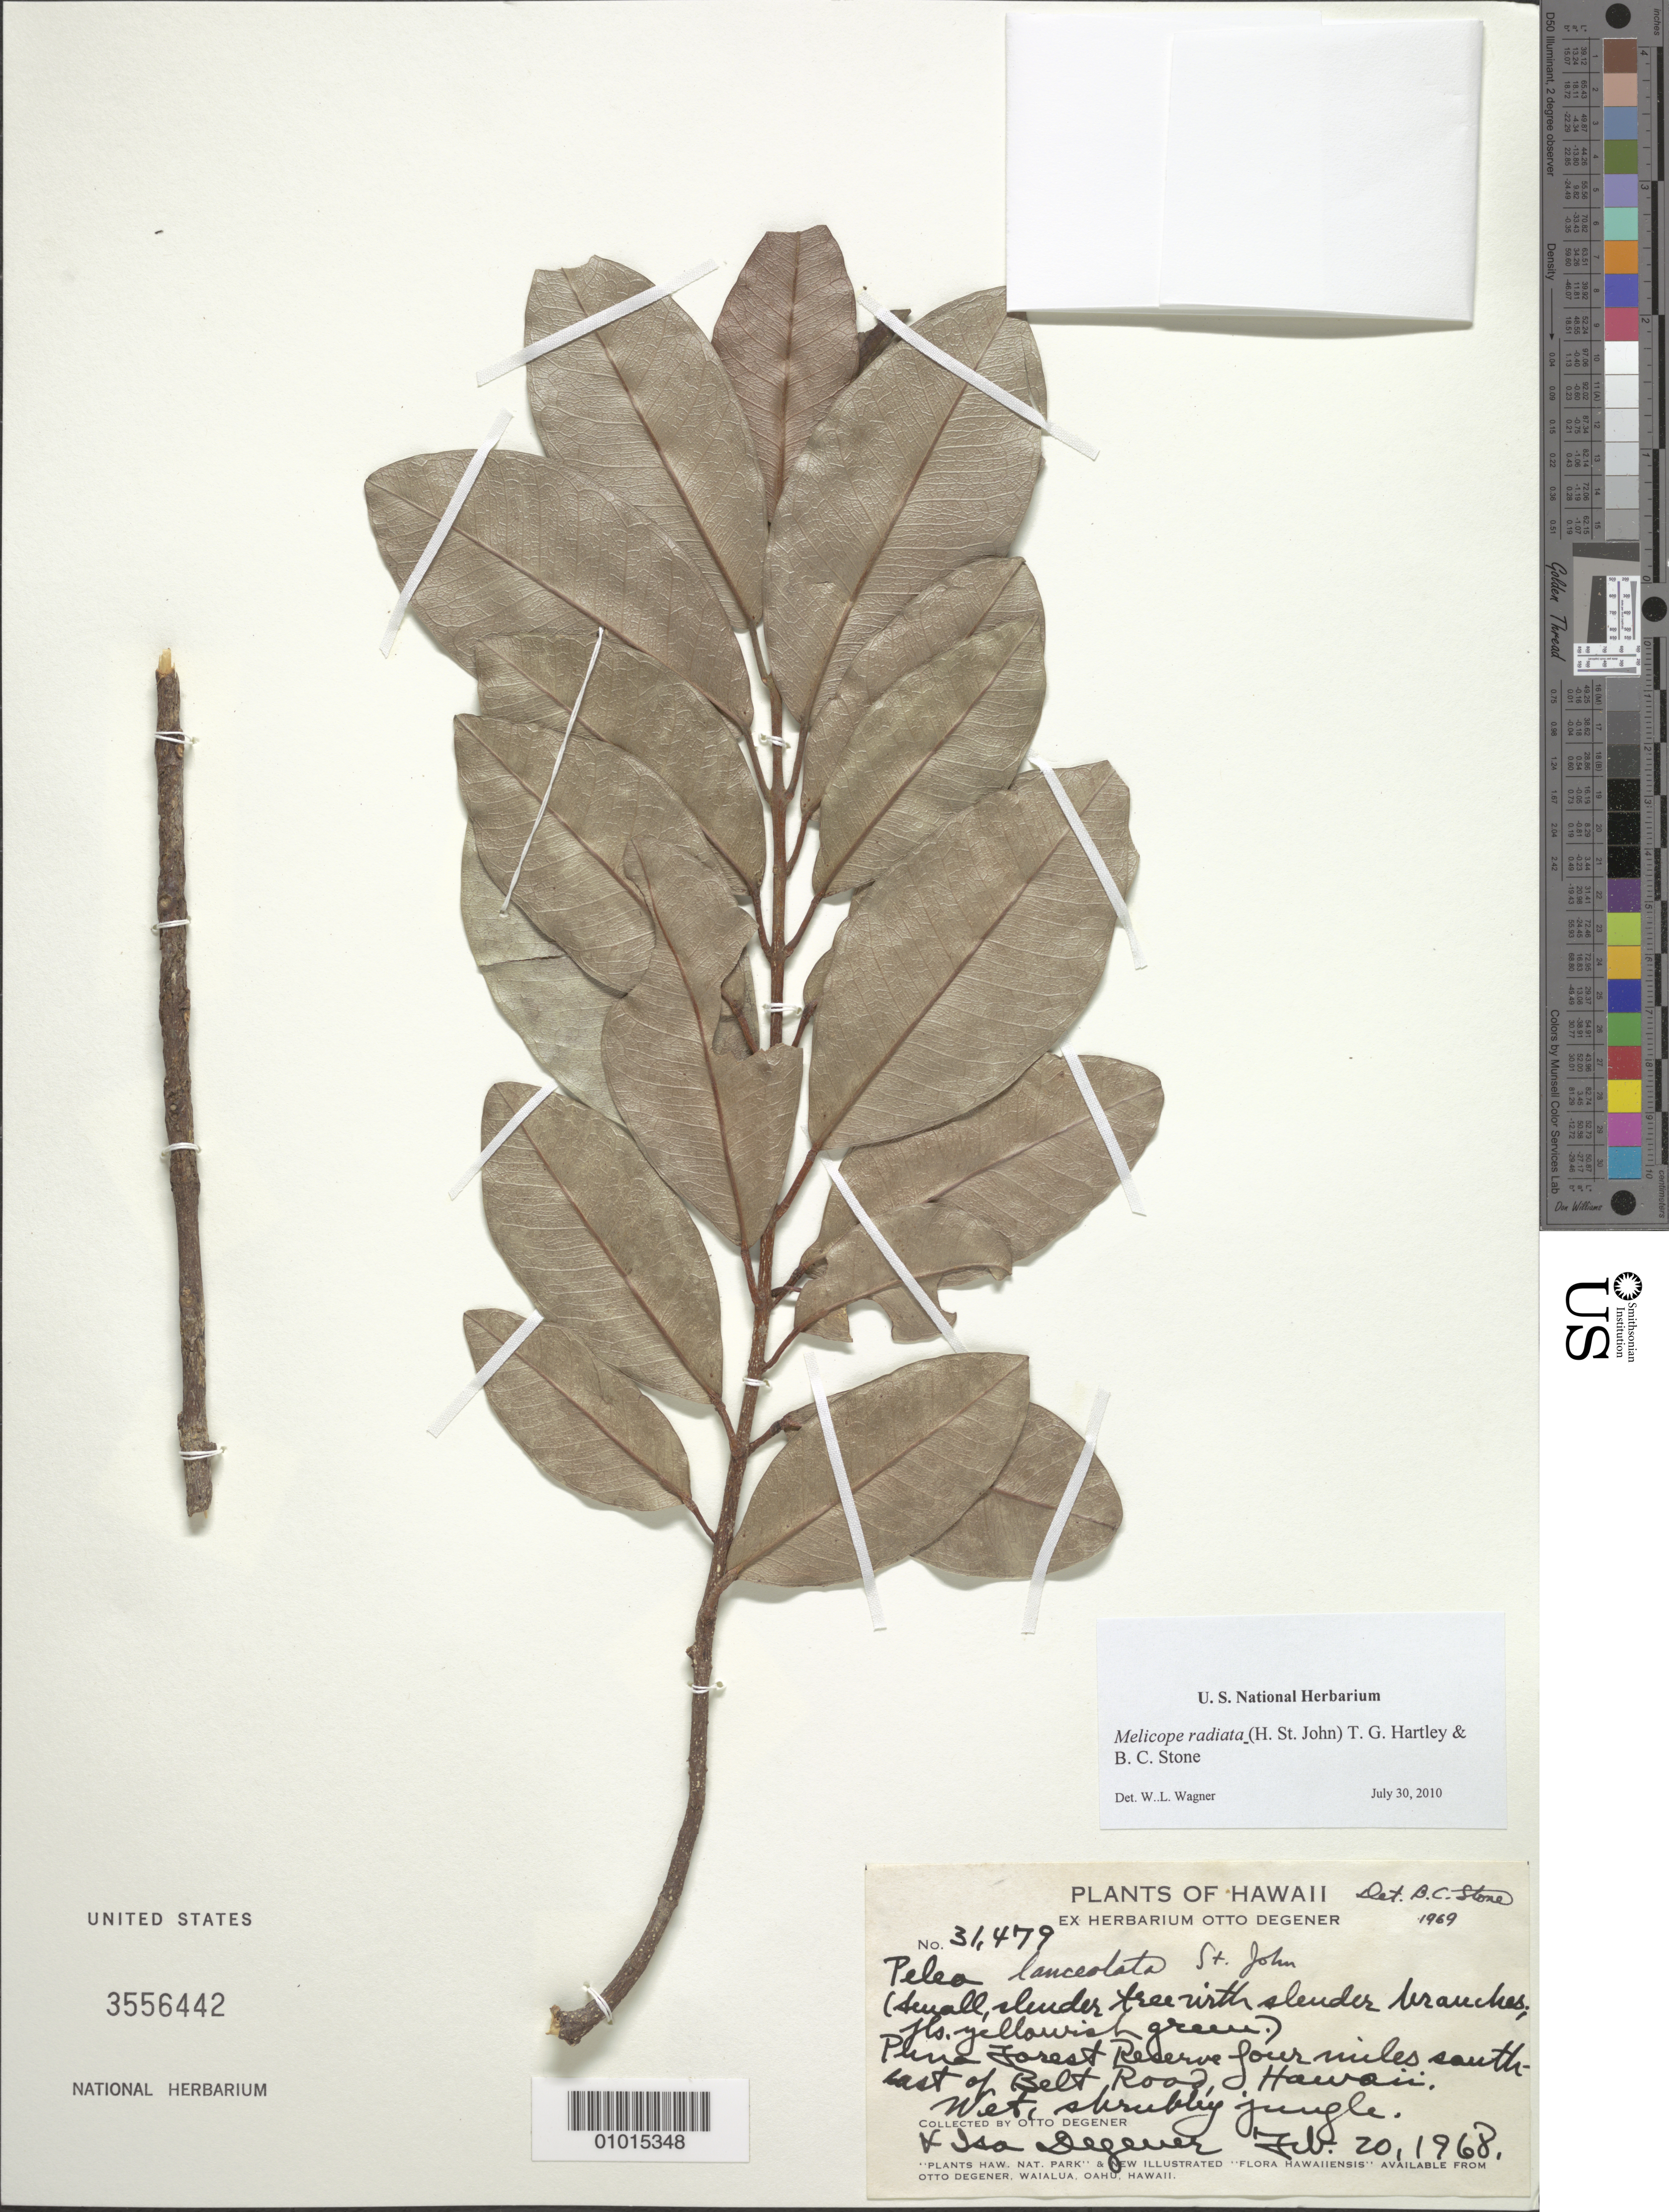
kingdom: Plantae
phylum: Tracheophyta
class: Magnoliopsida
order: Sapindales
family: Rutaceae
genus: Melicope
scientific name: Melicope radiata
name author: (H. St. John) T.G. Hartley & B.C. Stone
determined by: Wagner, W. L., (BOT), Smithsonian Institution - National Museum of Natural History (UNITED STATES)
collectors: O. Degener & I. Degener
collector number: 31479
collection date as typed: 20 Feb 1968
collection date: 1968-02-20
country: United States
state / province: Hawaii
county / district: Hawaii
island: Hawaii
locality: Puna Forest Reserve 4 miles SE of Belt rd.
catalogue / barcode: US 3556442